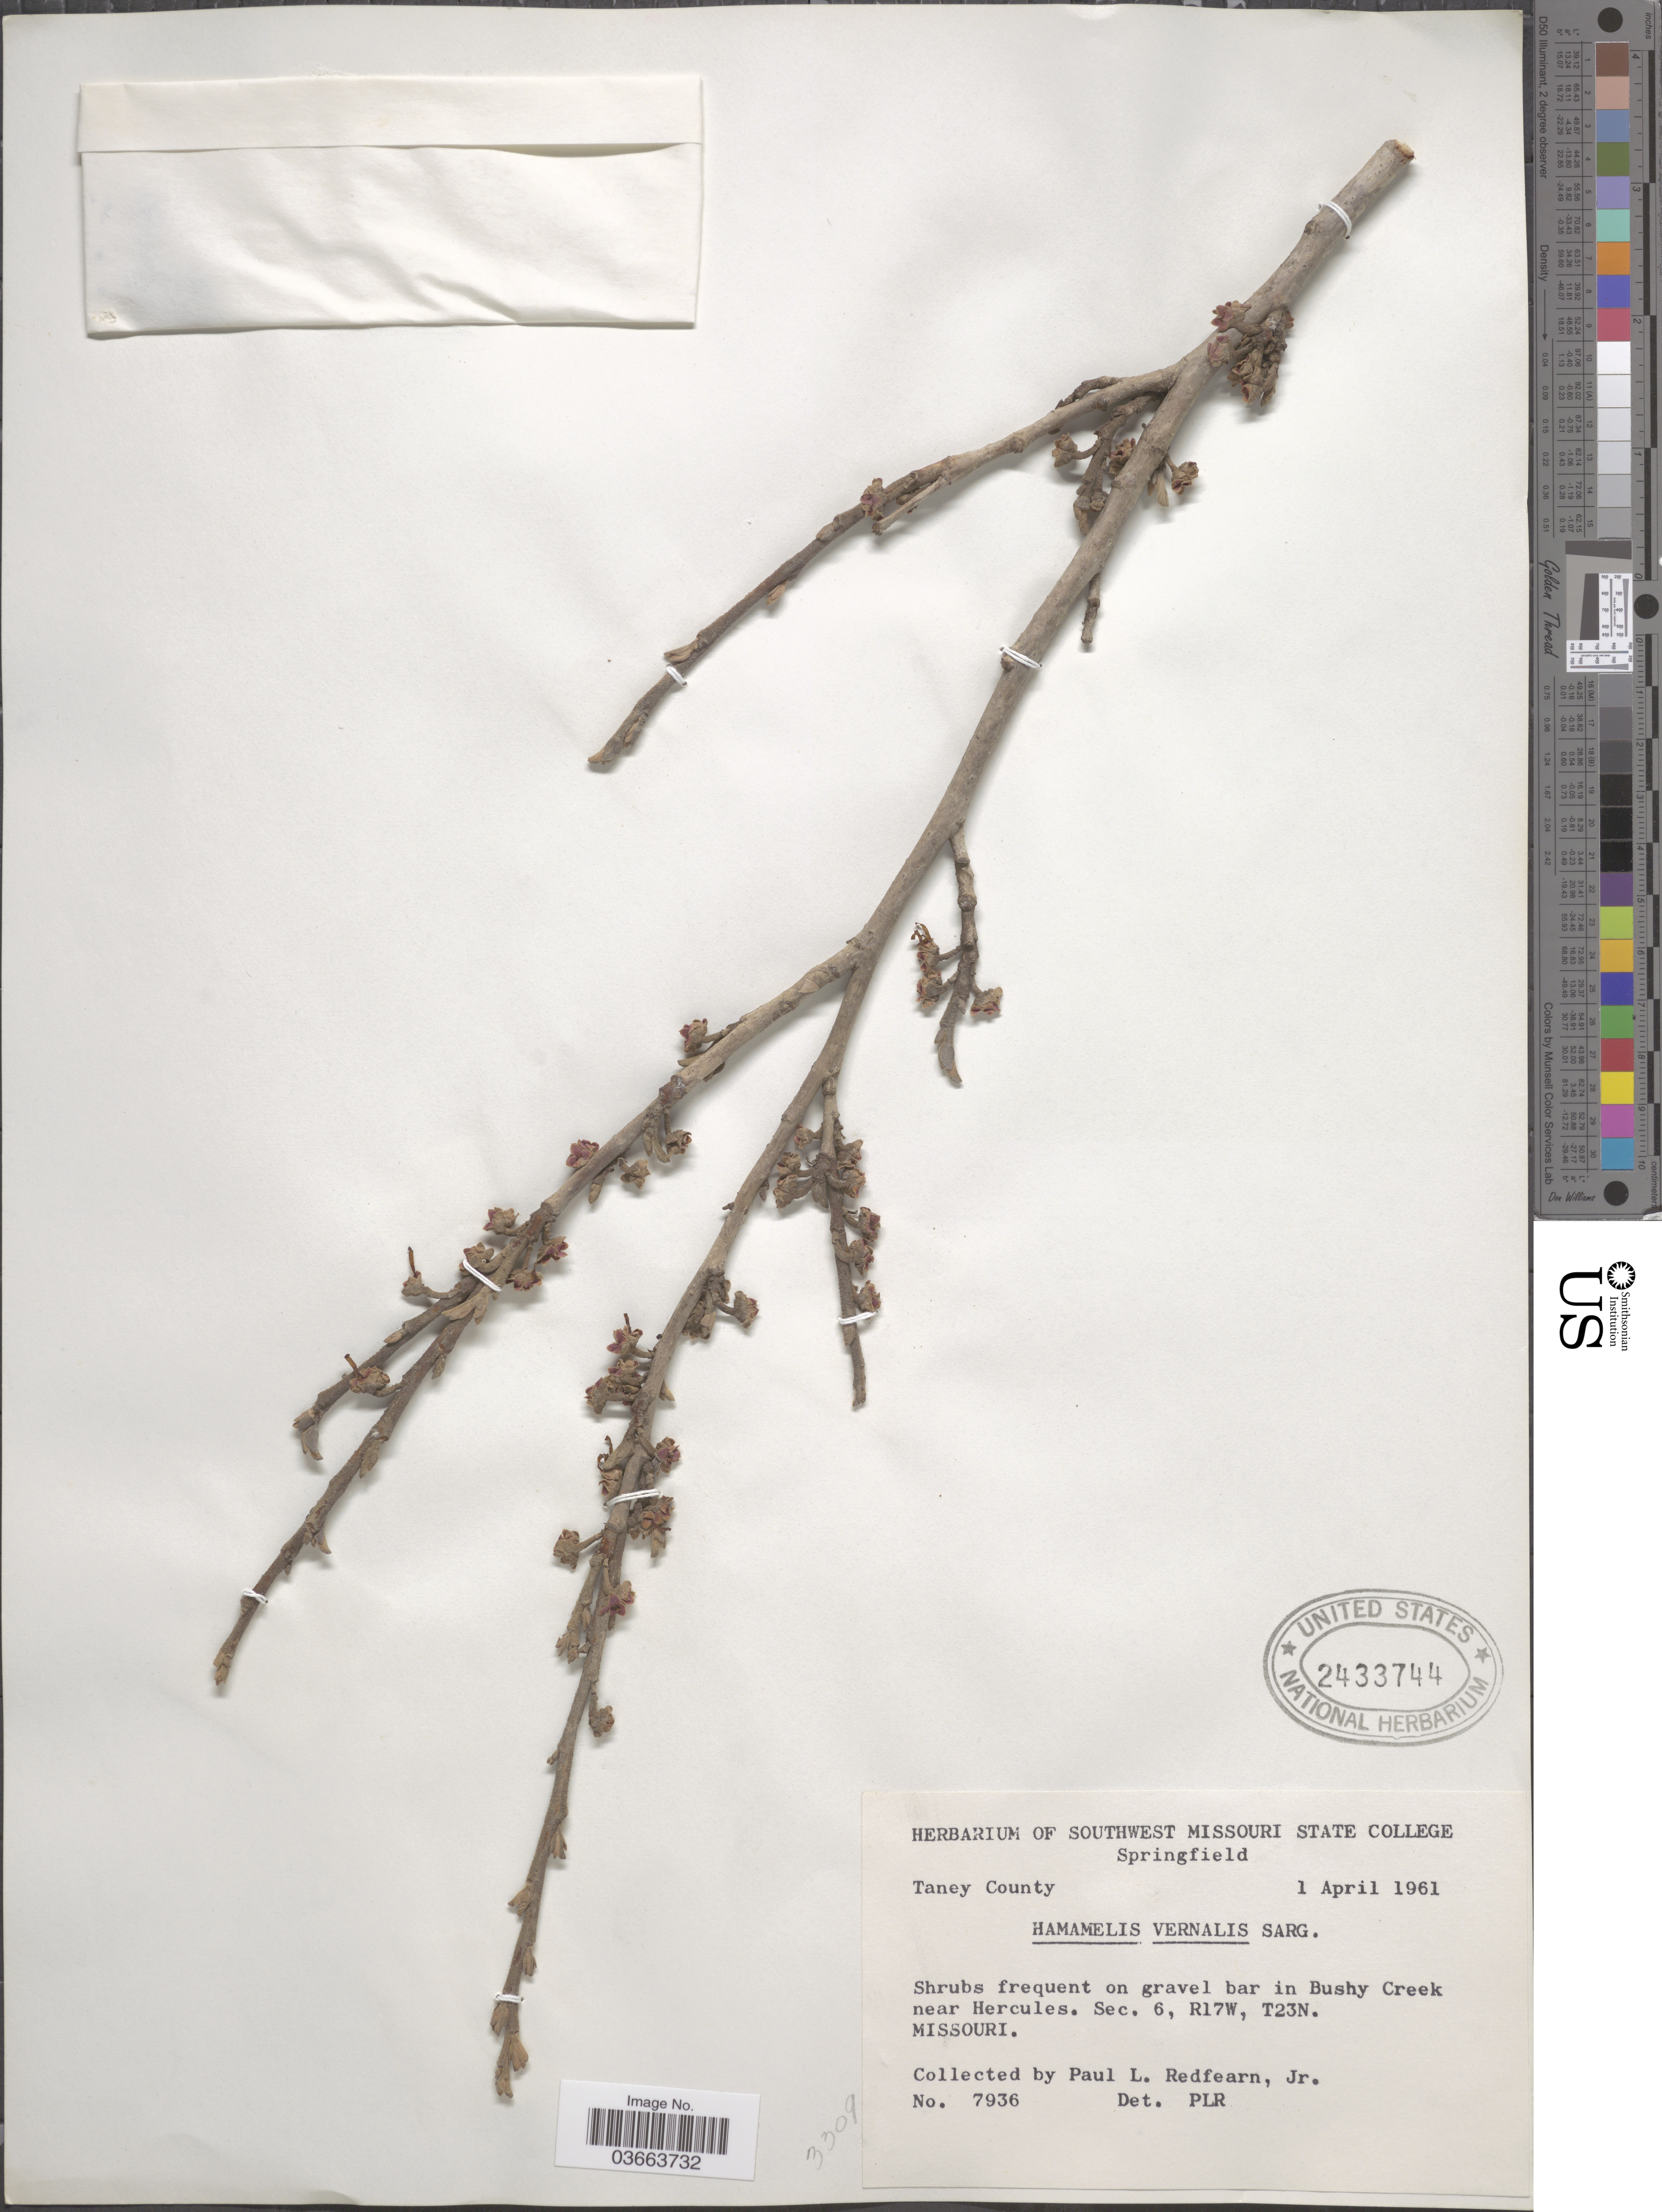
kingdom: Plantae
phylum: Tracheophyta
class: Magnoliopsida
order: Saxifragales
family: Hamamelidaceae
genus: Hamamelis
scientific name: Hamamelis vernalis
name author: Sarg.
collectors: P. Redfearn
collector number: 7936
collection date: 1961-04-01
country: United States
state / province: Missouri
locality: Taney County. On gravel bar in Bushy Creek near Hercules. Sec 6, R17W, T23N.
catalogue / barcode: US 2433744